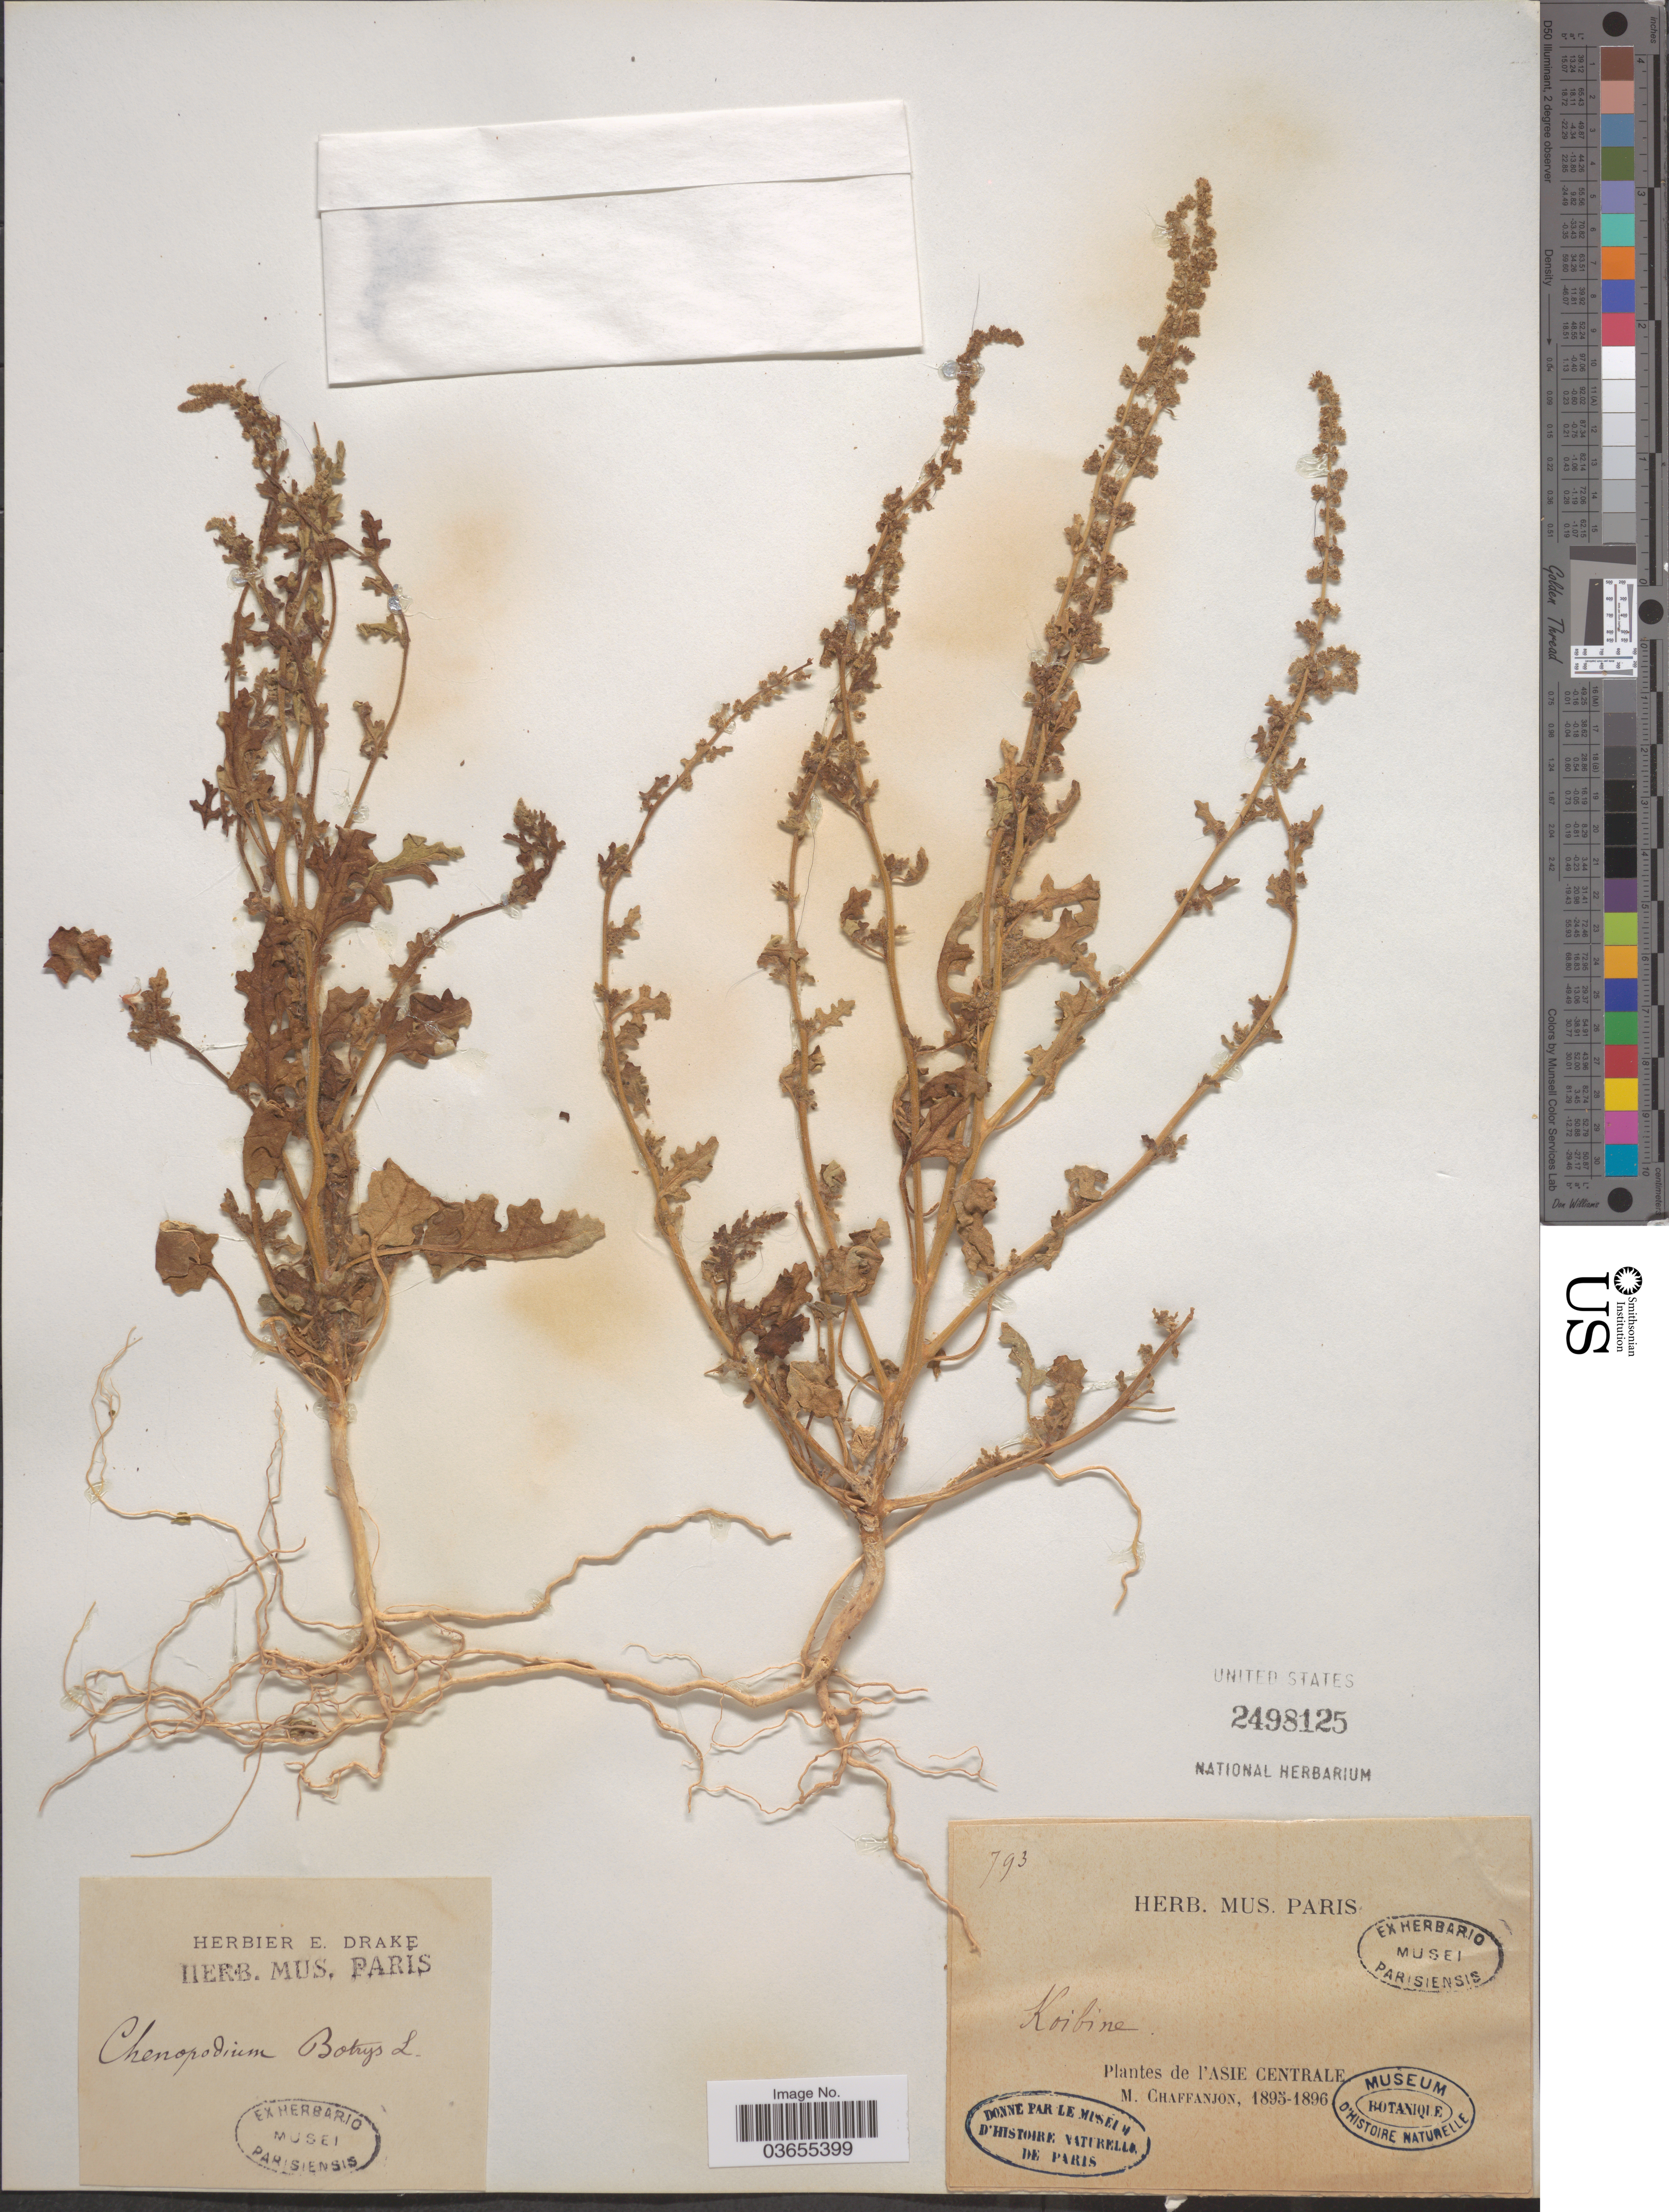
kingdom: Plantae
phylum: Tracheophyta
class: Magnoliopsida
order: Caryophyllales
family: Amaranthaceae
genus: Chenopodium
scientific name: Chenopodium botrys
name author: L.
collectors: M. Chaffanjon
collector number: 793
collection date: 1895/1896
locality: Koibine. Asie Centrale.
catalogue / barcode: US 2498125